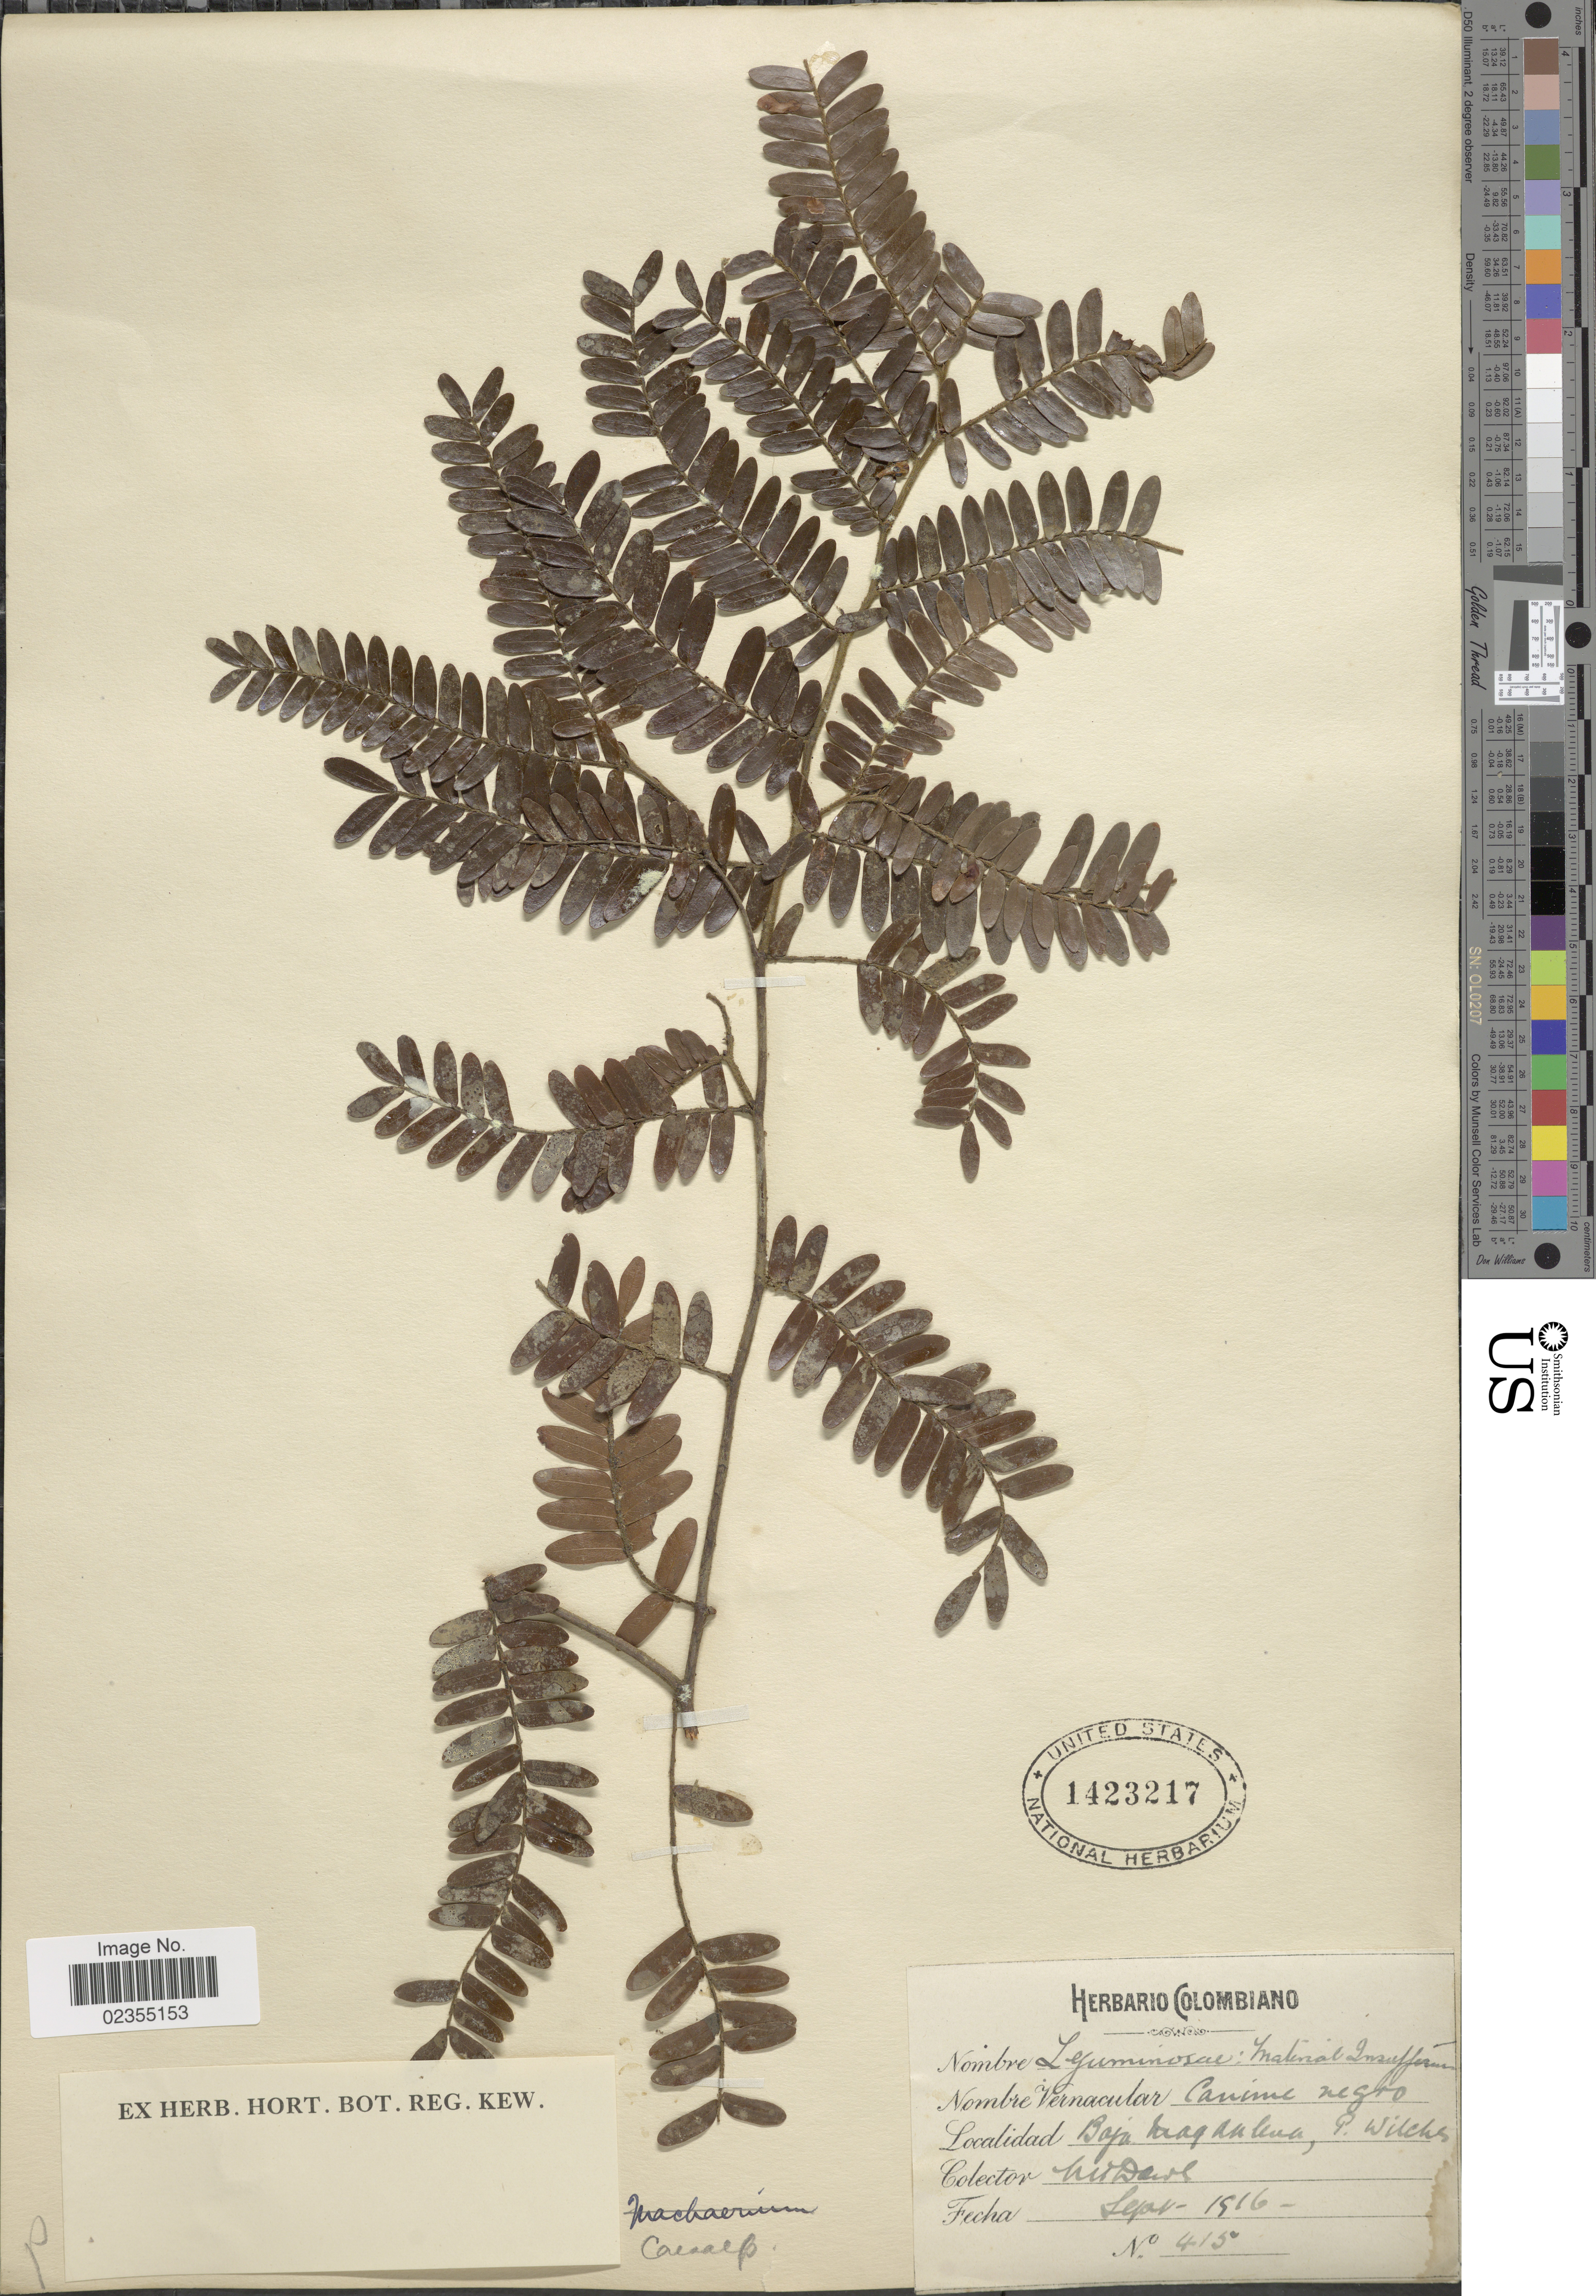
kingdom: Plantae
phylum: Tracheophyta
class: Magnoliopsida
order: Fabales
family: Fabaceae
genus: Senna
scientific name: Senna mutisiana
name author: (Kunth) H.S. Irwin & Barneby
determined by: Mansano, V. F.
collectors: M. T. Dawe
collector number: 415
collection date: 1916-09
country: Colombia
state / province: Magdalena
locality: Baja Magdalena, P. Wilchs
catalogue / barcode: US 1423217